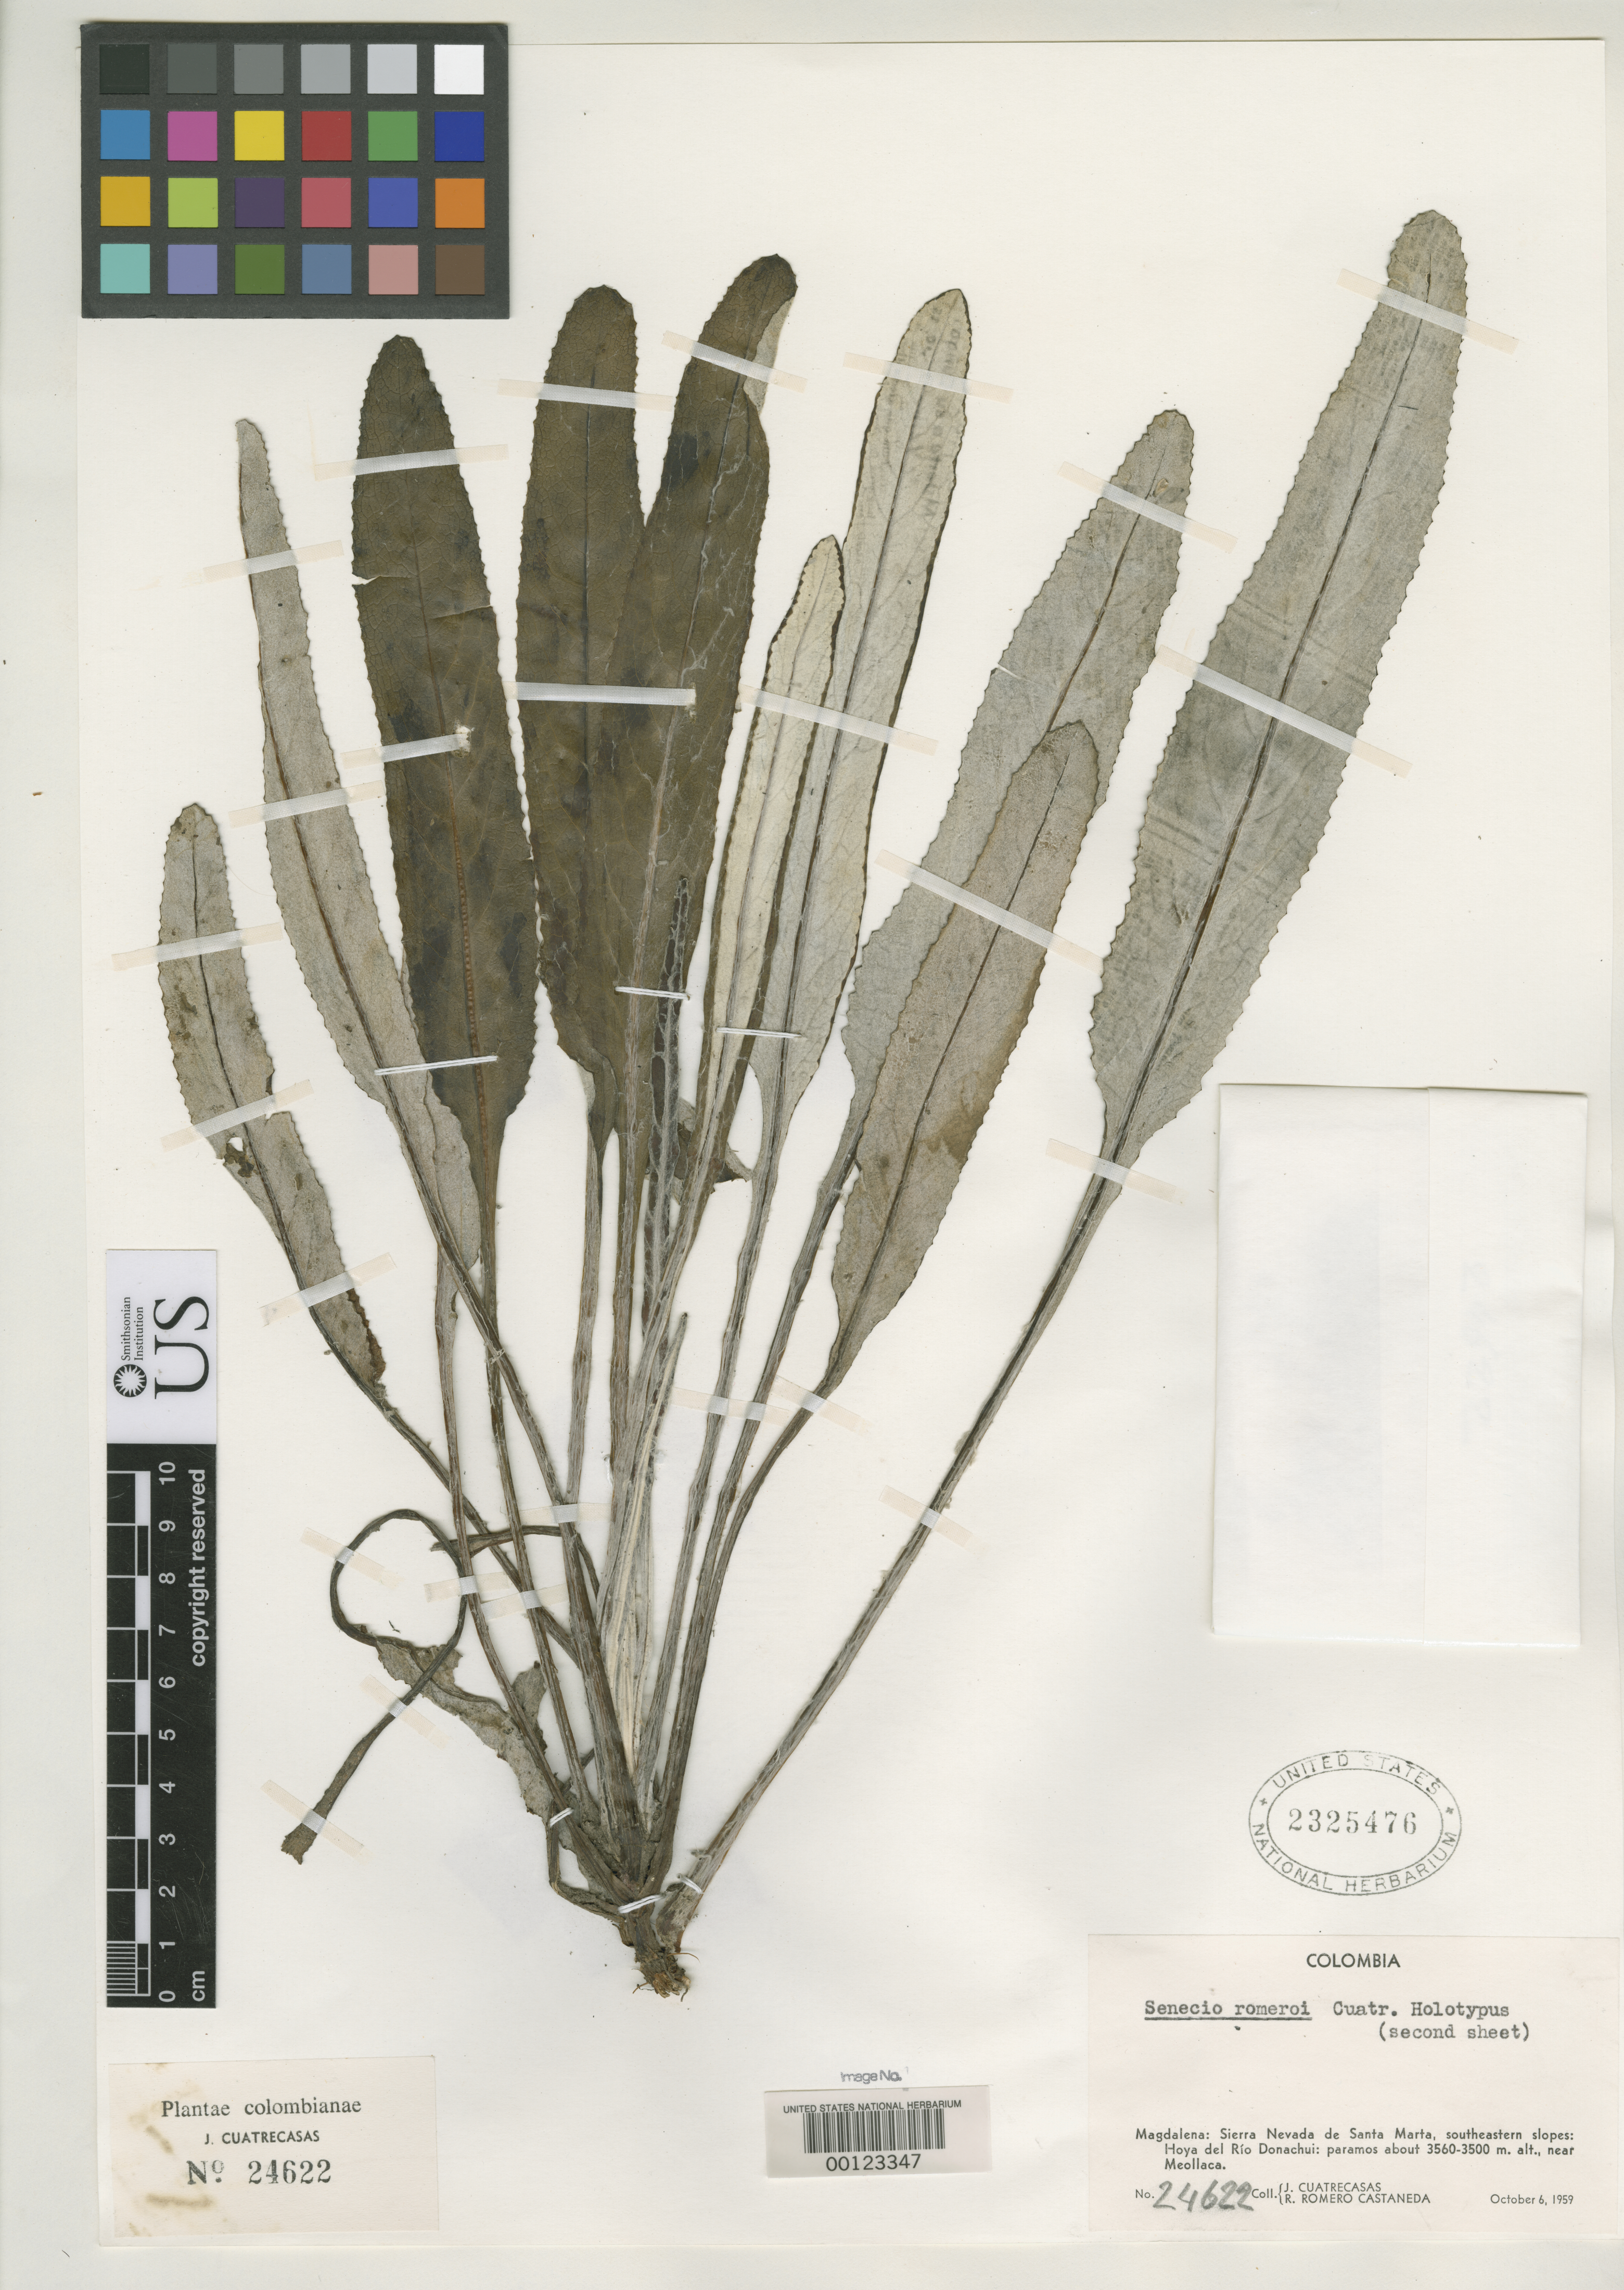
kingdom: Plantae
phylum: Tracheophyta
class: Magnoliopsida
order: Asterales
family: Asteraceae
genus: Senecio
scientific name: Senecio romeroi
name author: Cuatrec.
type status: Holotype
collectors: J. Cuatrecasas & R. Romero Castañeda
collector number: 24622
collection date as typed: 06 Oct 1959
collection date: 1959-10-06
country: Colombia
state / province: Magdalena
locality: Sierra Nevada de Santa Marta.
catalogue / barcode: US 2325476